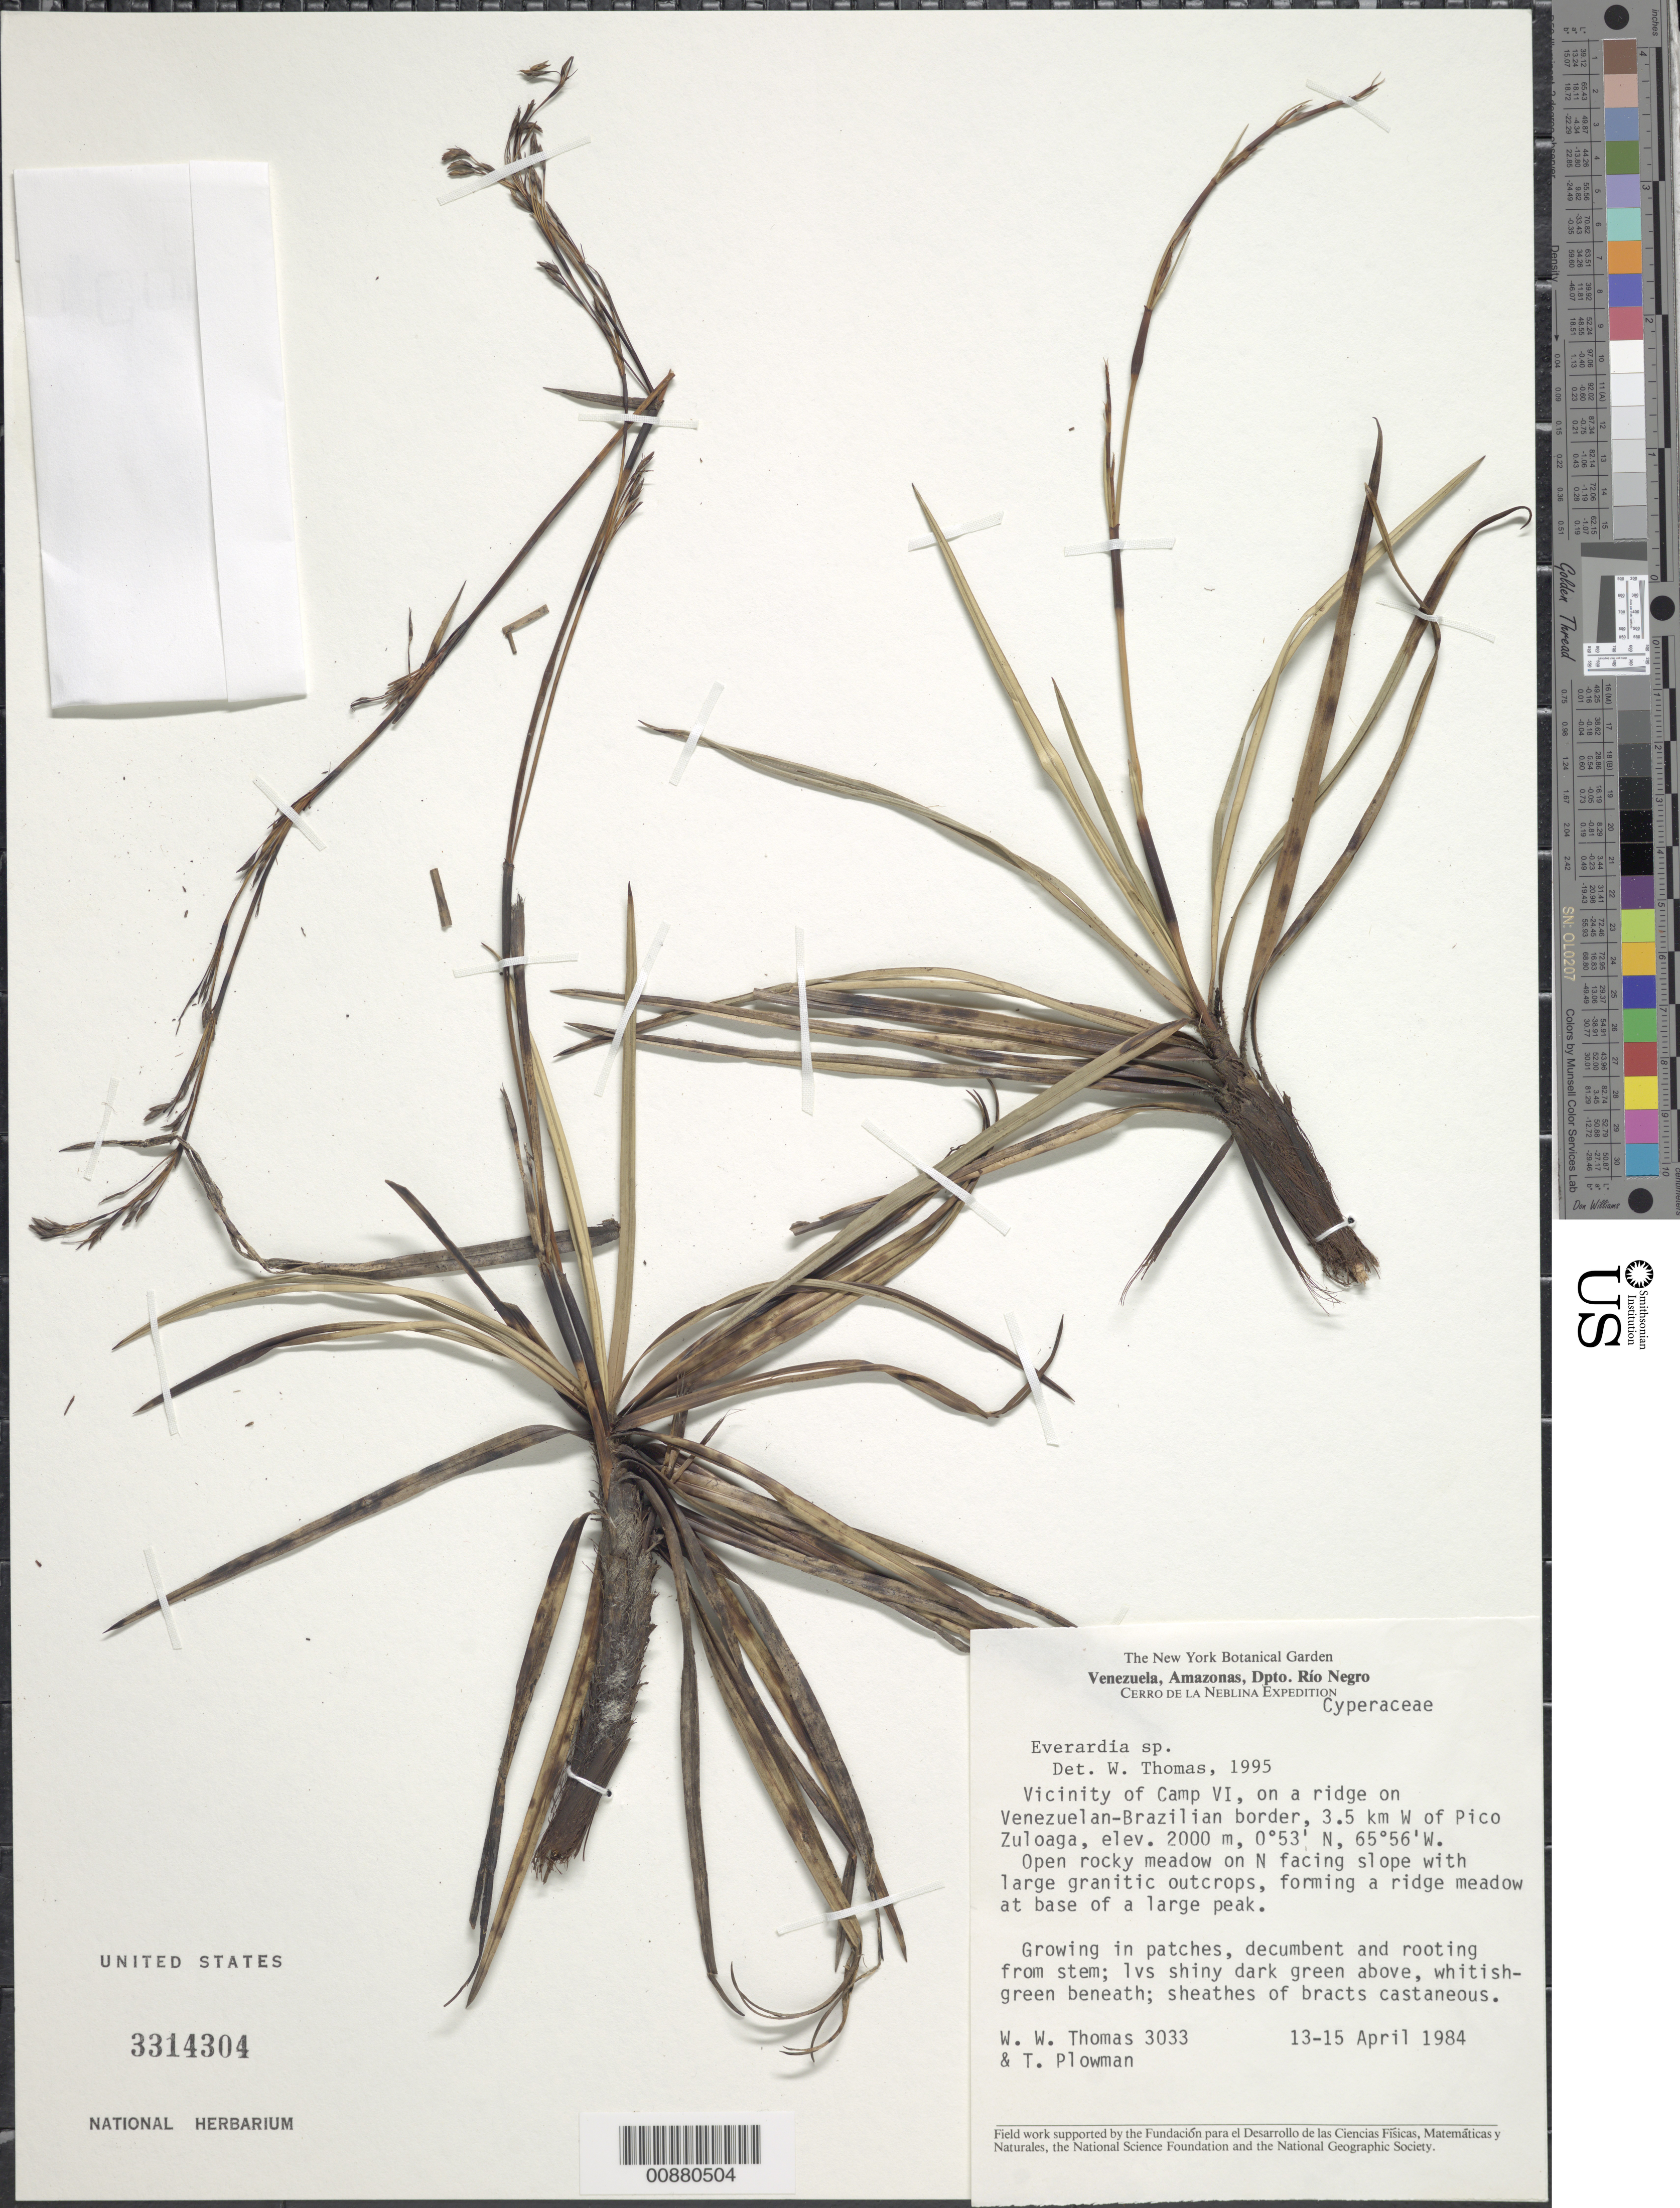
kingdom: Plantae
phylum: Tracheophyta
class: Liliopsida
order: Poales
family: Cyperaceae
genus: Cephalocarpus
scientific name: Cephalocarpus montanus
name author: (Ridley) S.M. Costa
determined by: Strong, Mark T., (BOT), Smithsonian Institution - National Museum of Natural History (UNITED STATES)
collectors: W. W. Thomas & T. Plowman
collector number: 3033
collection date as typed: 13-Apr-84 to 15-Apr-84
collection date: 1984-04-13/1984-04-15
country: Venezuela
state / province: Amazonas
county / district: Río Negro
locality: Pico Zuloga, 3.5 km W of, near Camp VI, Venezuelan-Brazilian border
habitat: Open rocky meadow on N facing slope with large granitic outcrops, forming a ridge meadow at base of large peak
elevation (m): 2000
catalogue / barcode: US 3314304